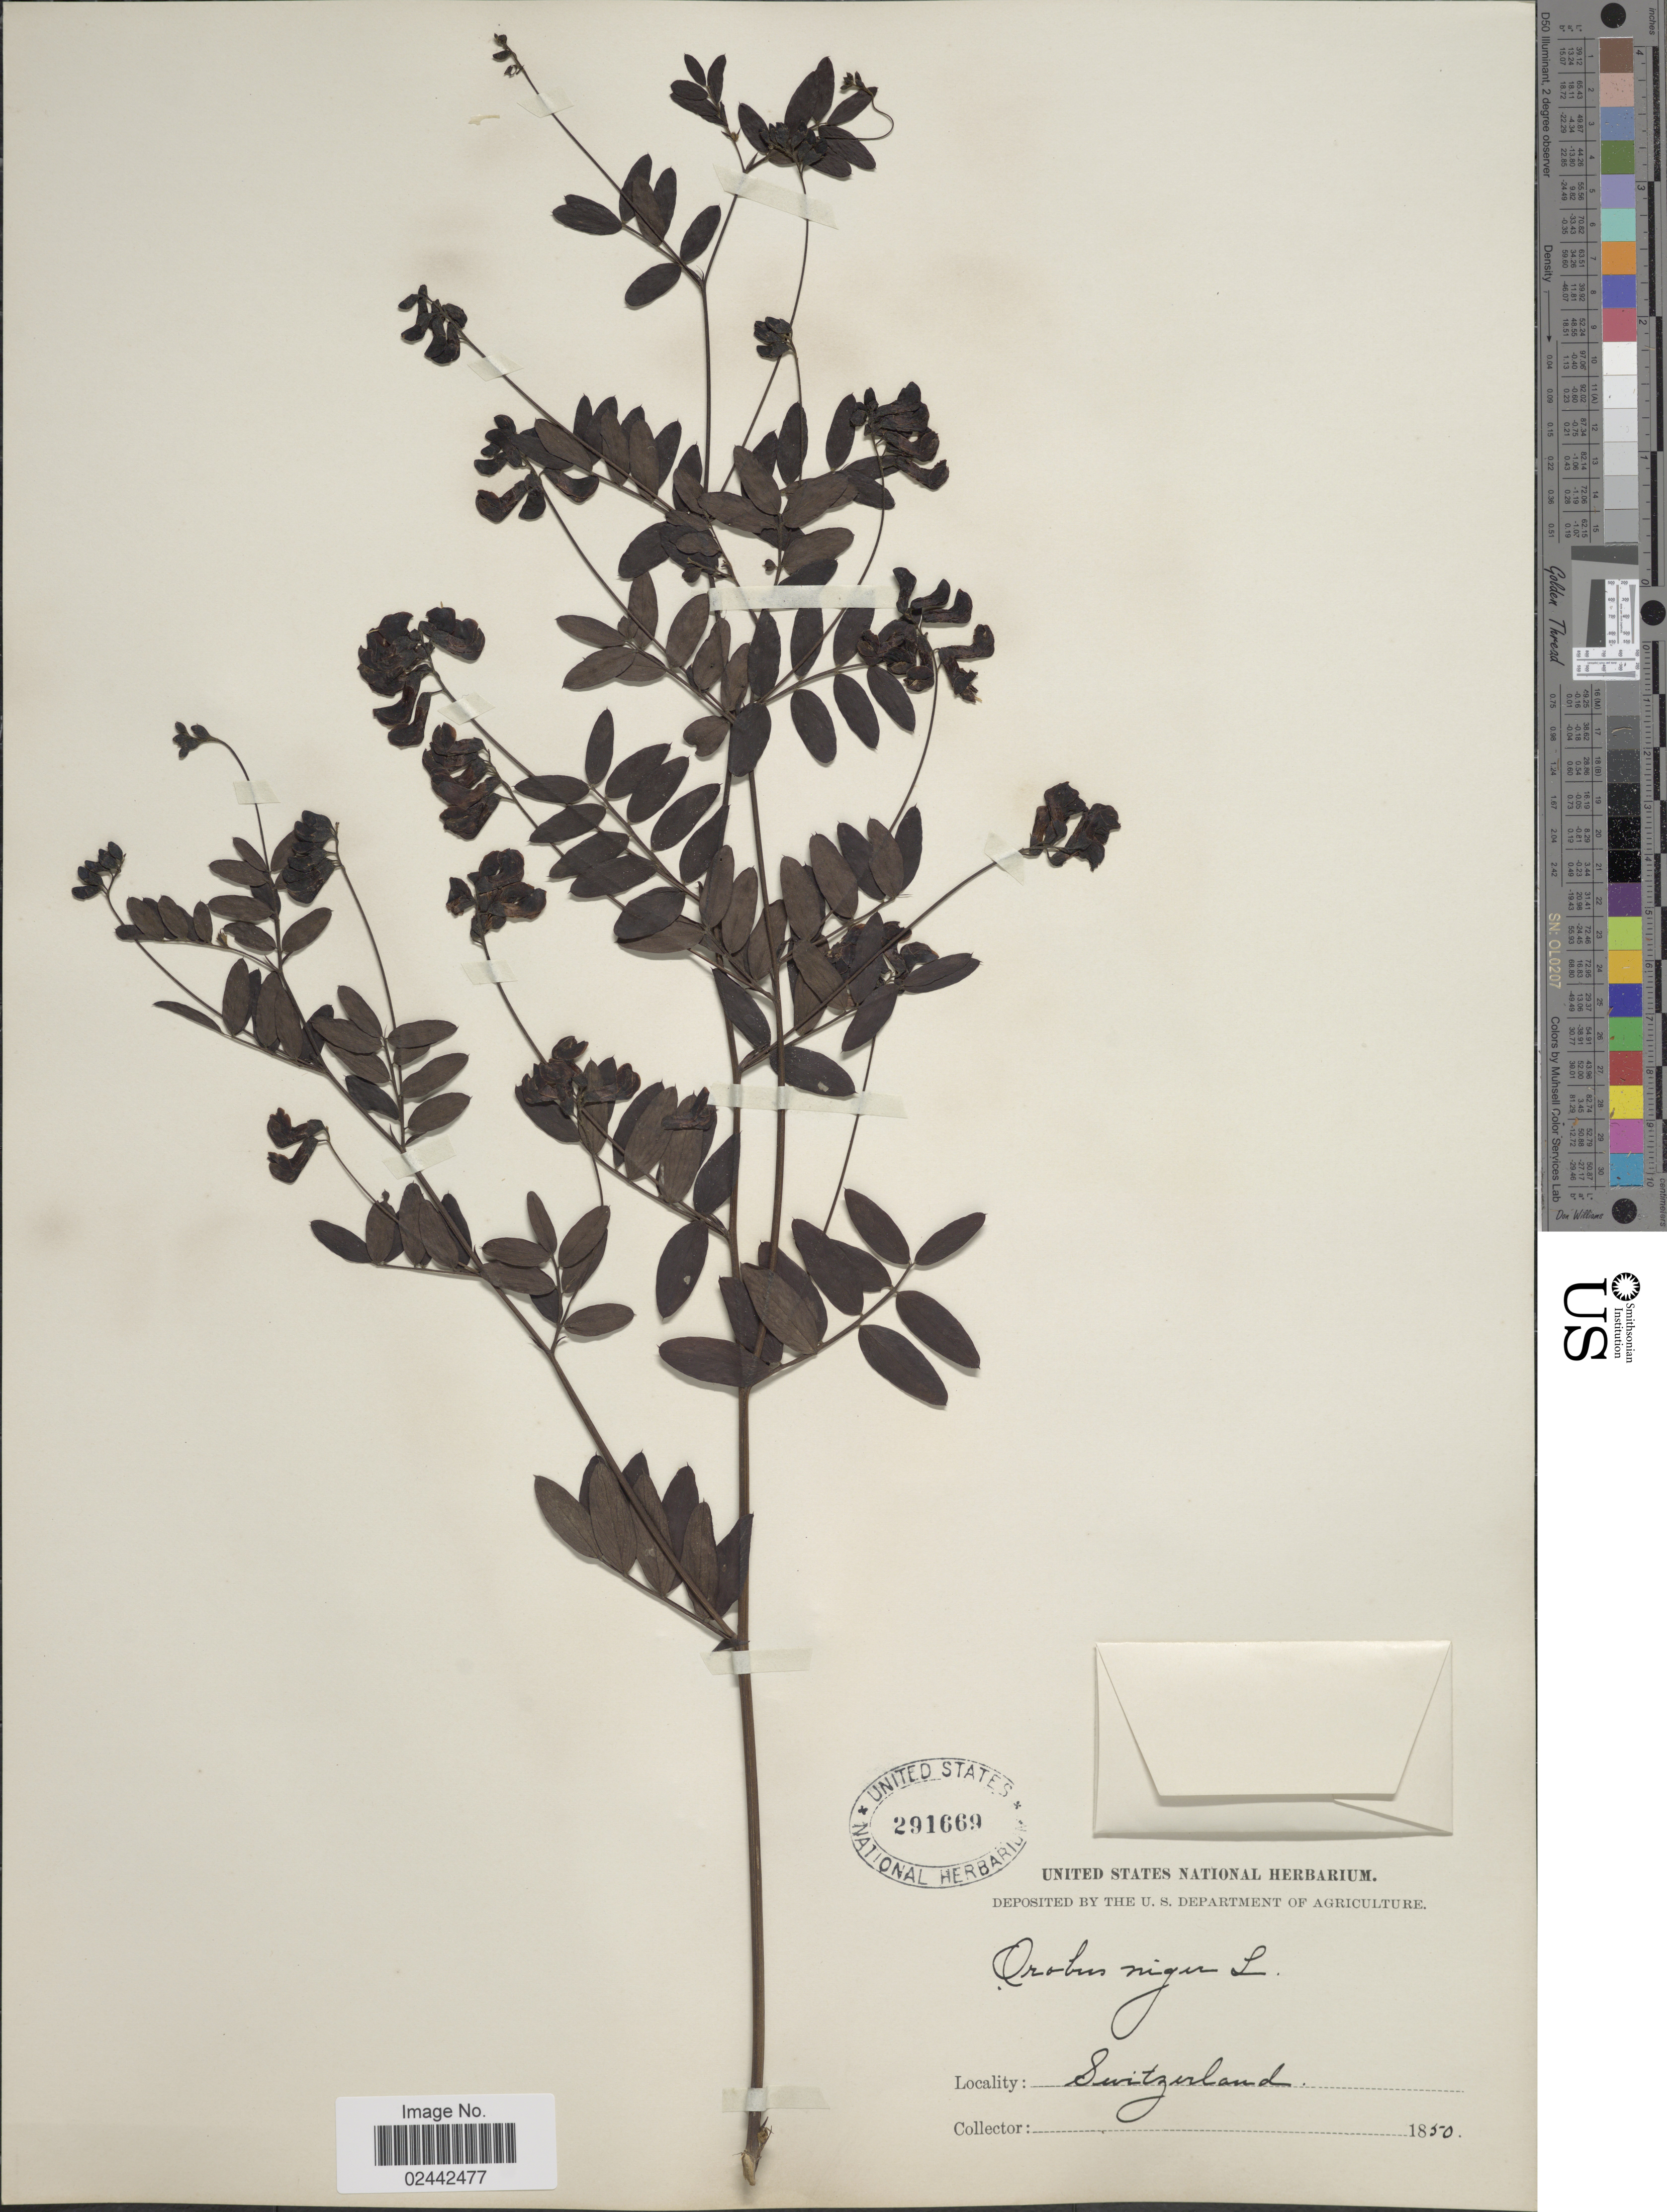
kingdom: Plantae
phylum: Tracheophyta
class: Magnoliopsida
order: Fabales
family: Fabaceae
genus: Lathyrus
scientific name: Lathyrus niger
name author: (L.) Bernh.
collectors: ex herb. United States National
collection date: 1850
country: Switzerland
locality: Switzerland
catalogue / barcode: US 291669